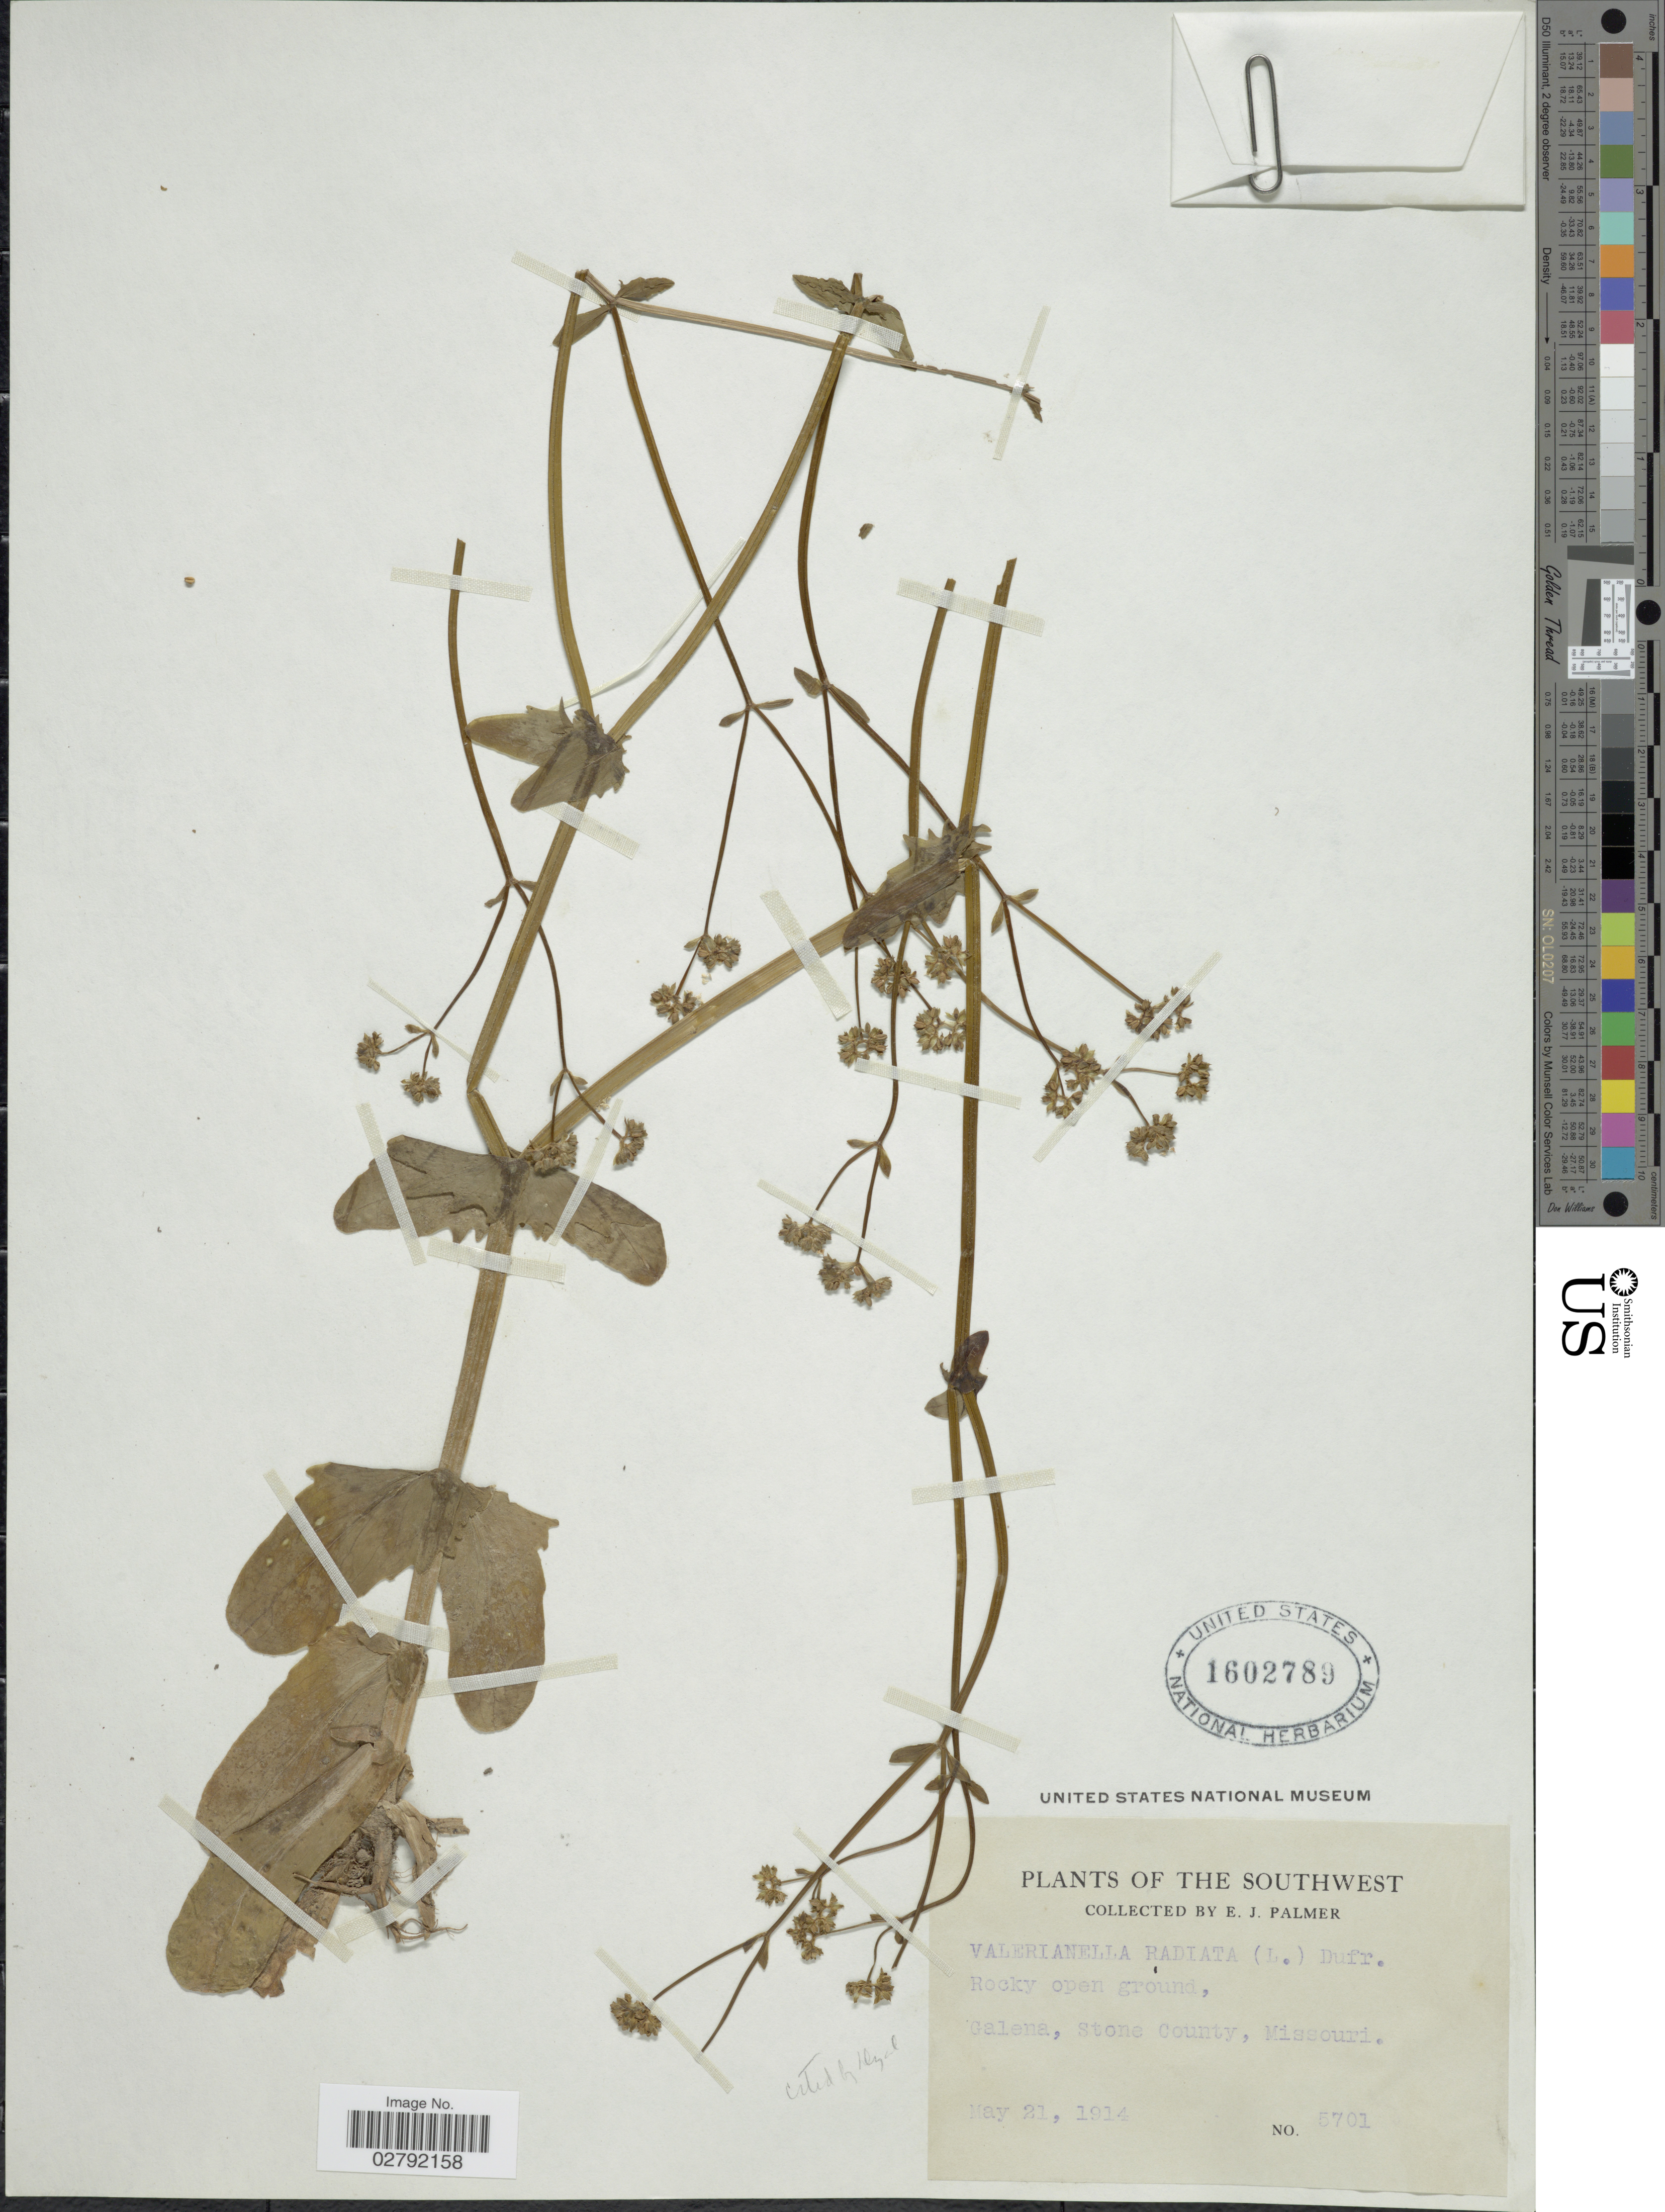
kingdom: Plantae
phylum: Tracheophyta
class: Magnoliopsida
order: Dipsacales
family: Caprifoliaceae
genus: Valerianella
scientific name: Valerianella radiata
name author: (L.) Dufr.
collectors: E. J. Palmer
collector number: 5701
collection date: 1914-05-21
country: United States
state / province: Missouri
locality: The Southwest. Galena, Stone County.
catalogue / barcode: US 1602789